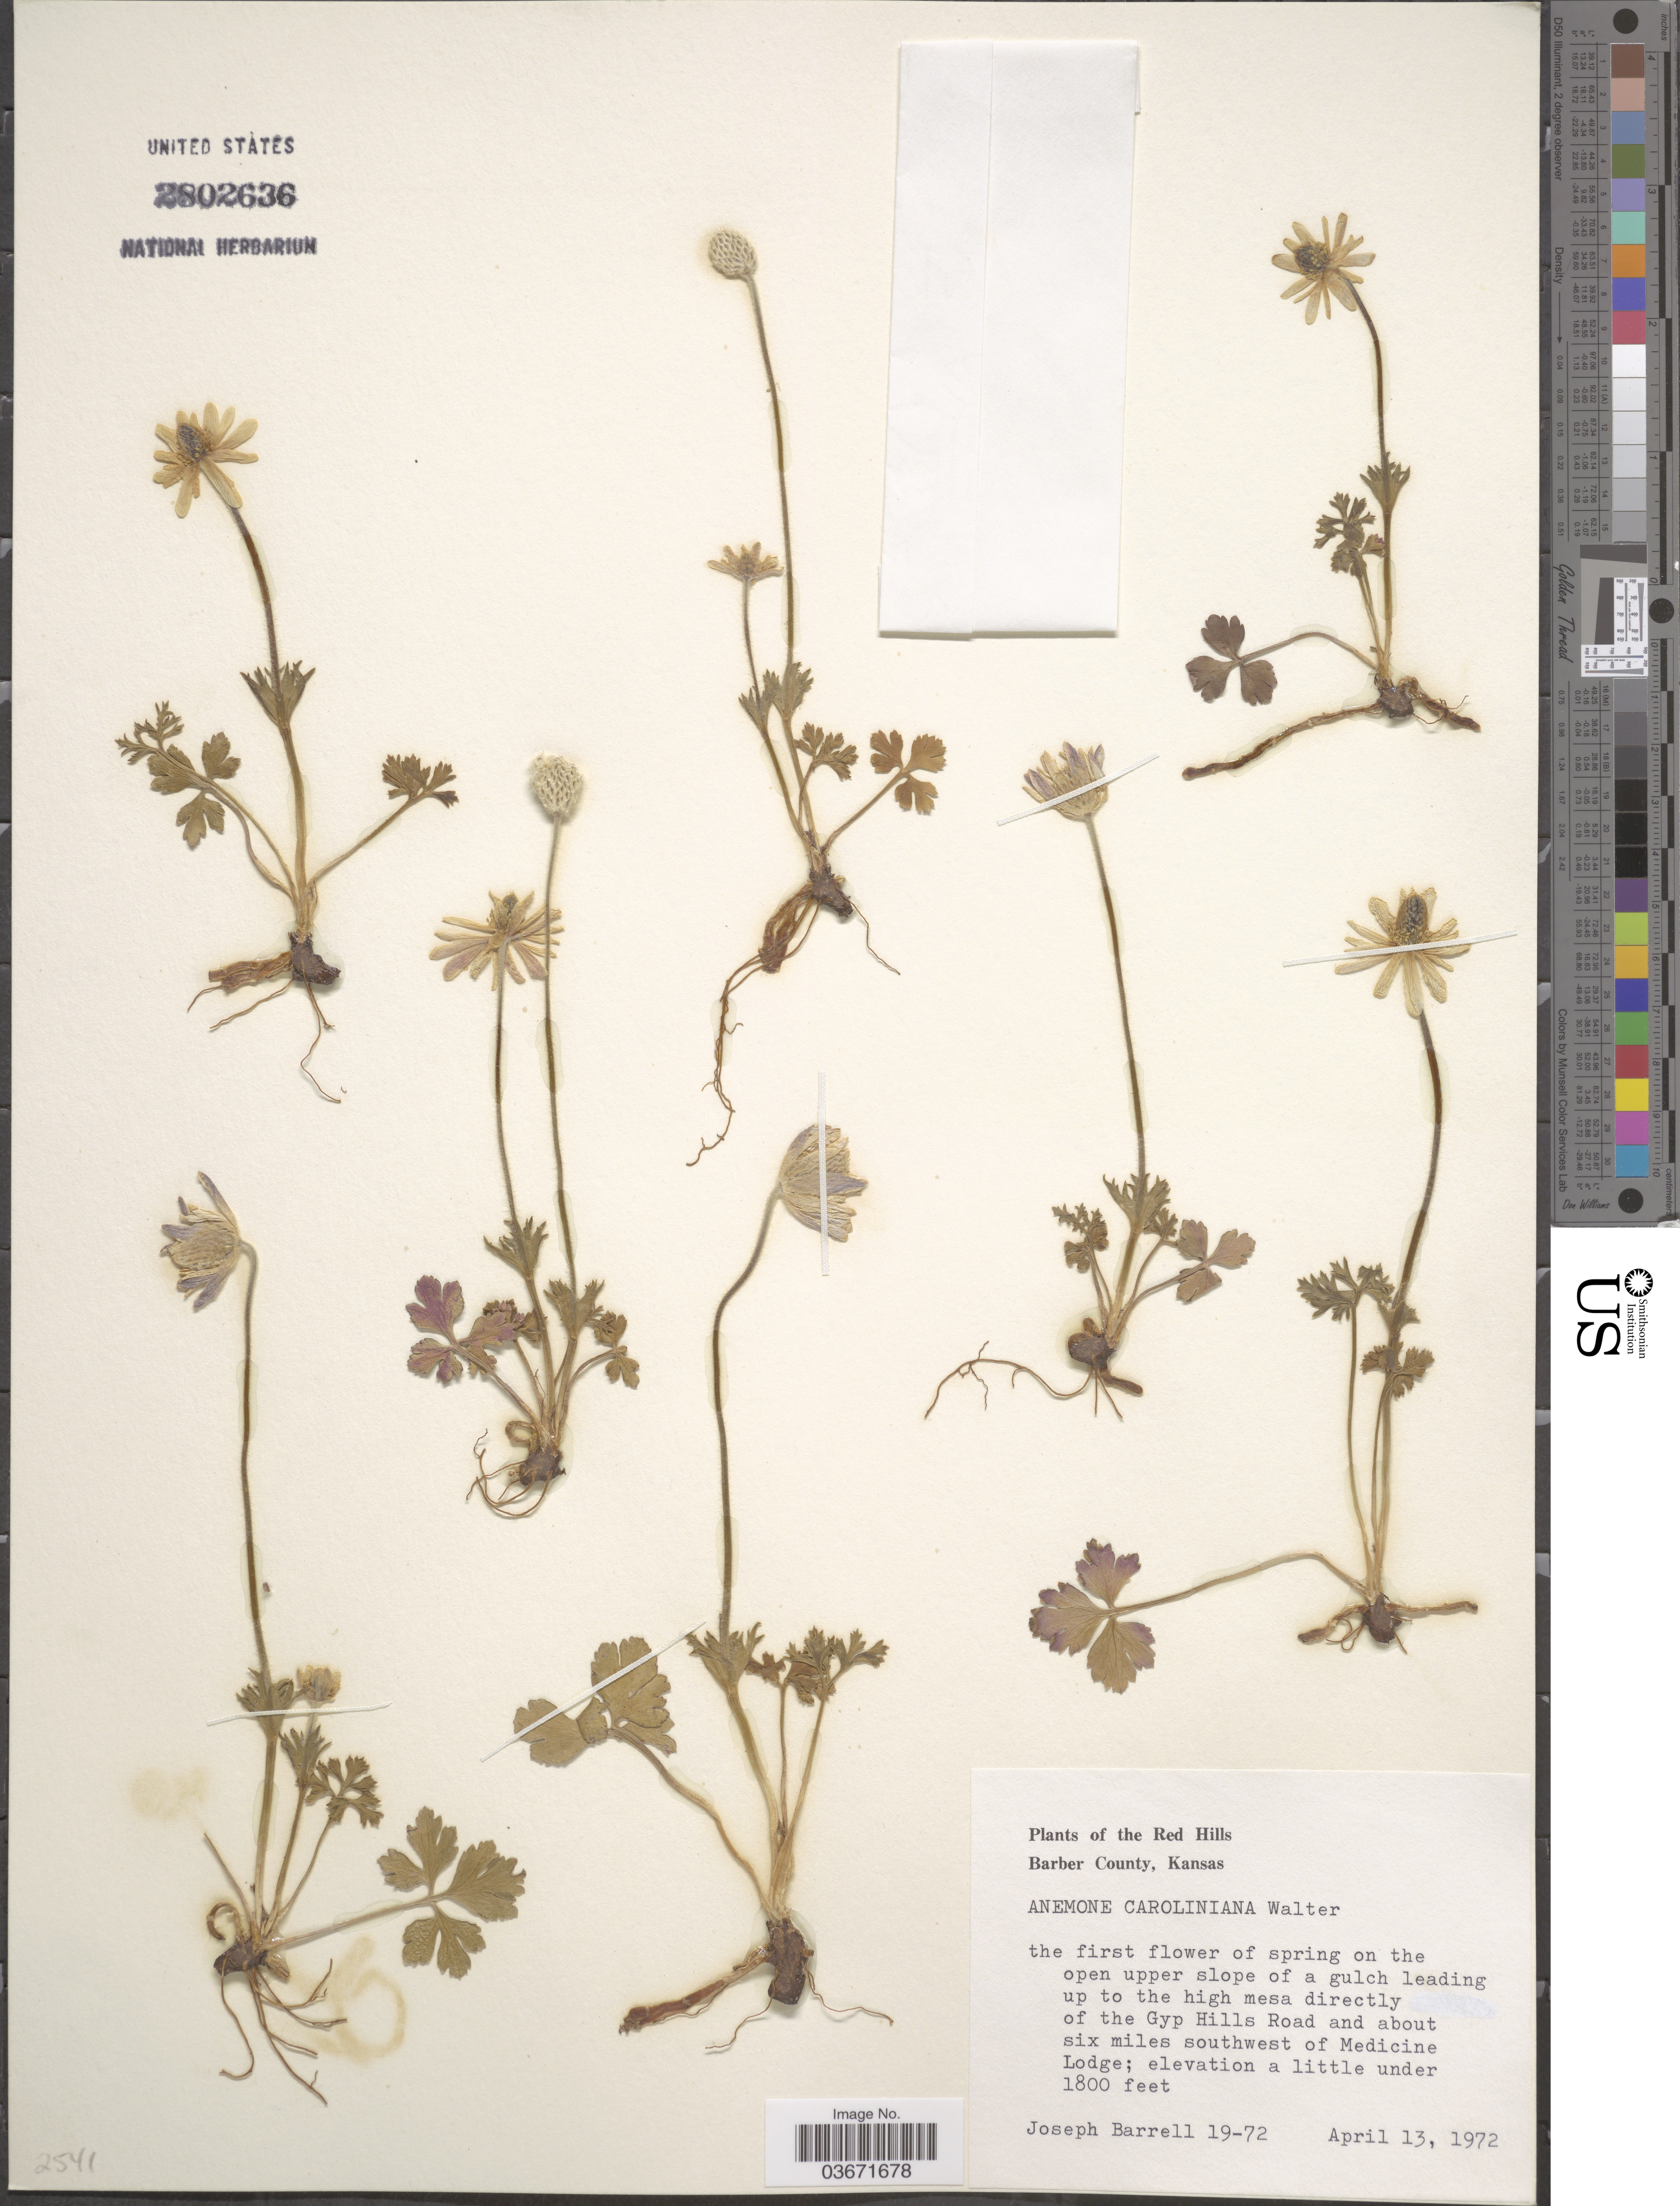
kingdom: Plantae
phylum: Tracheophyta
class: Magnoliopsida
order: Ranunculales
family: Ranunculaceae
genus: Anemone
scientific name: Anemone caroliniana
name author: Walter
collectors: J. Barrell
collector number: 19-72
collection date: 1972-04-13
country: United States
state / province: Kansas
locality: The Red Hills, Barber County. Open upper slope of a gulch leading up to the high mesa directly of the Gyp Hills Road and about six miles southwest of Medicine Lodge.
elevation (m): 549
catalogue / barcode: US 2802636